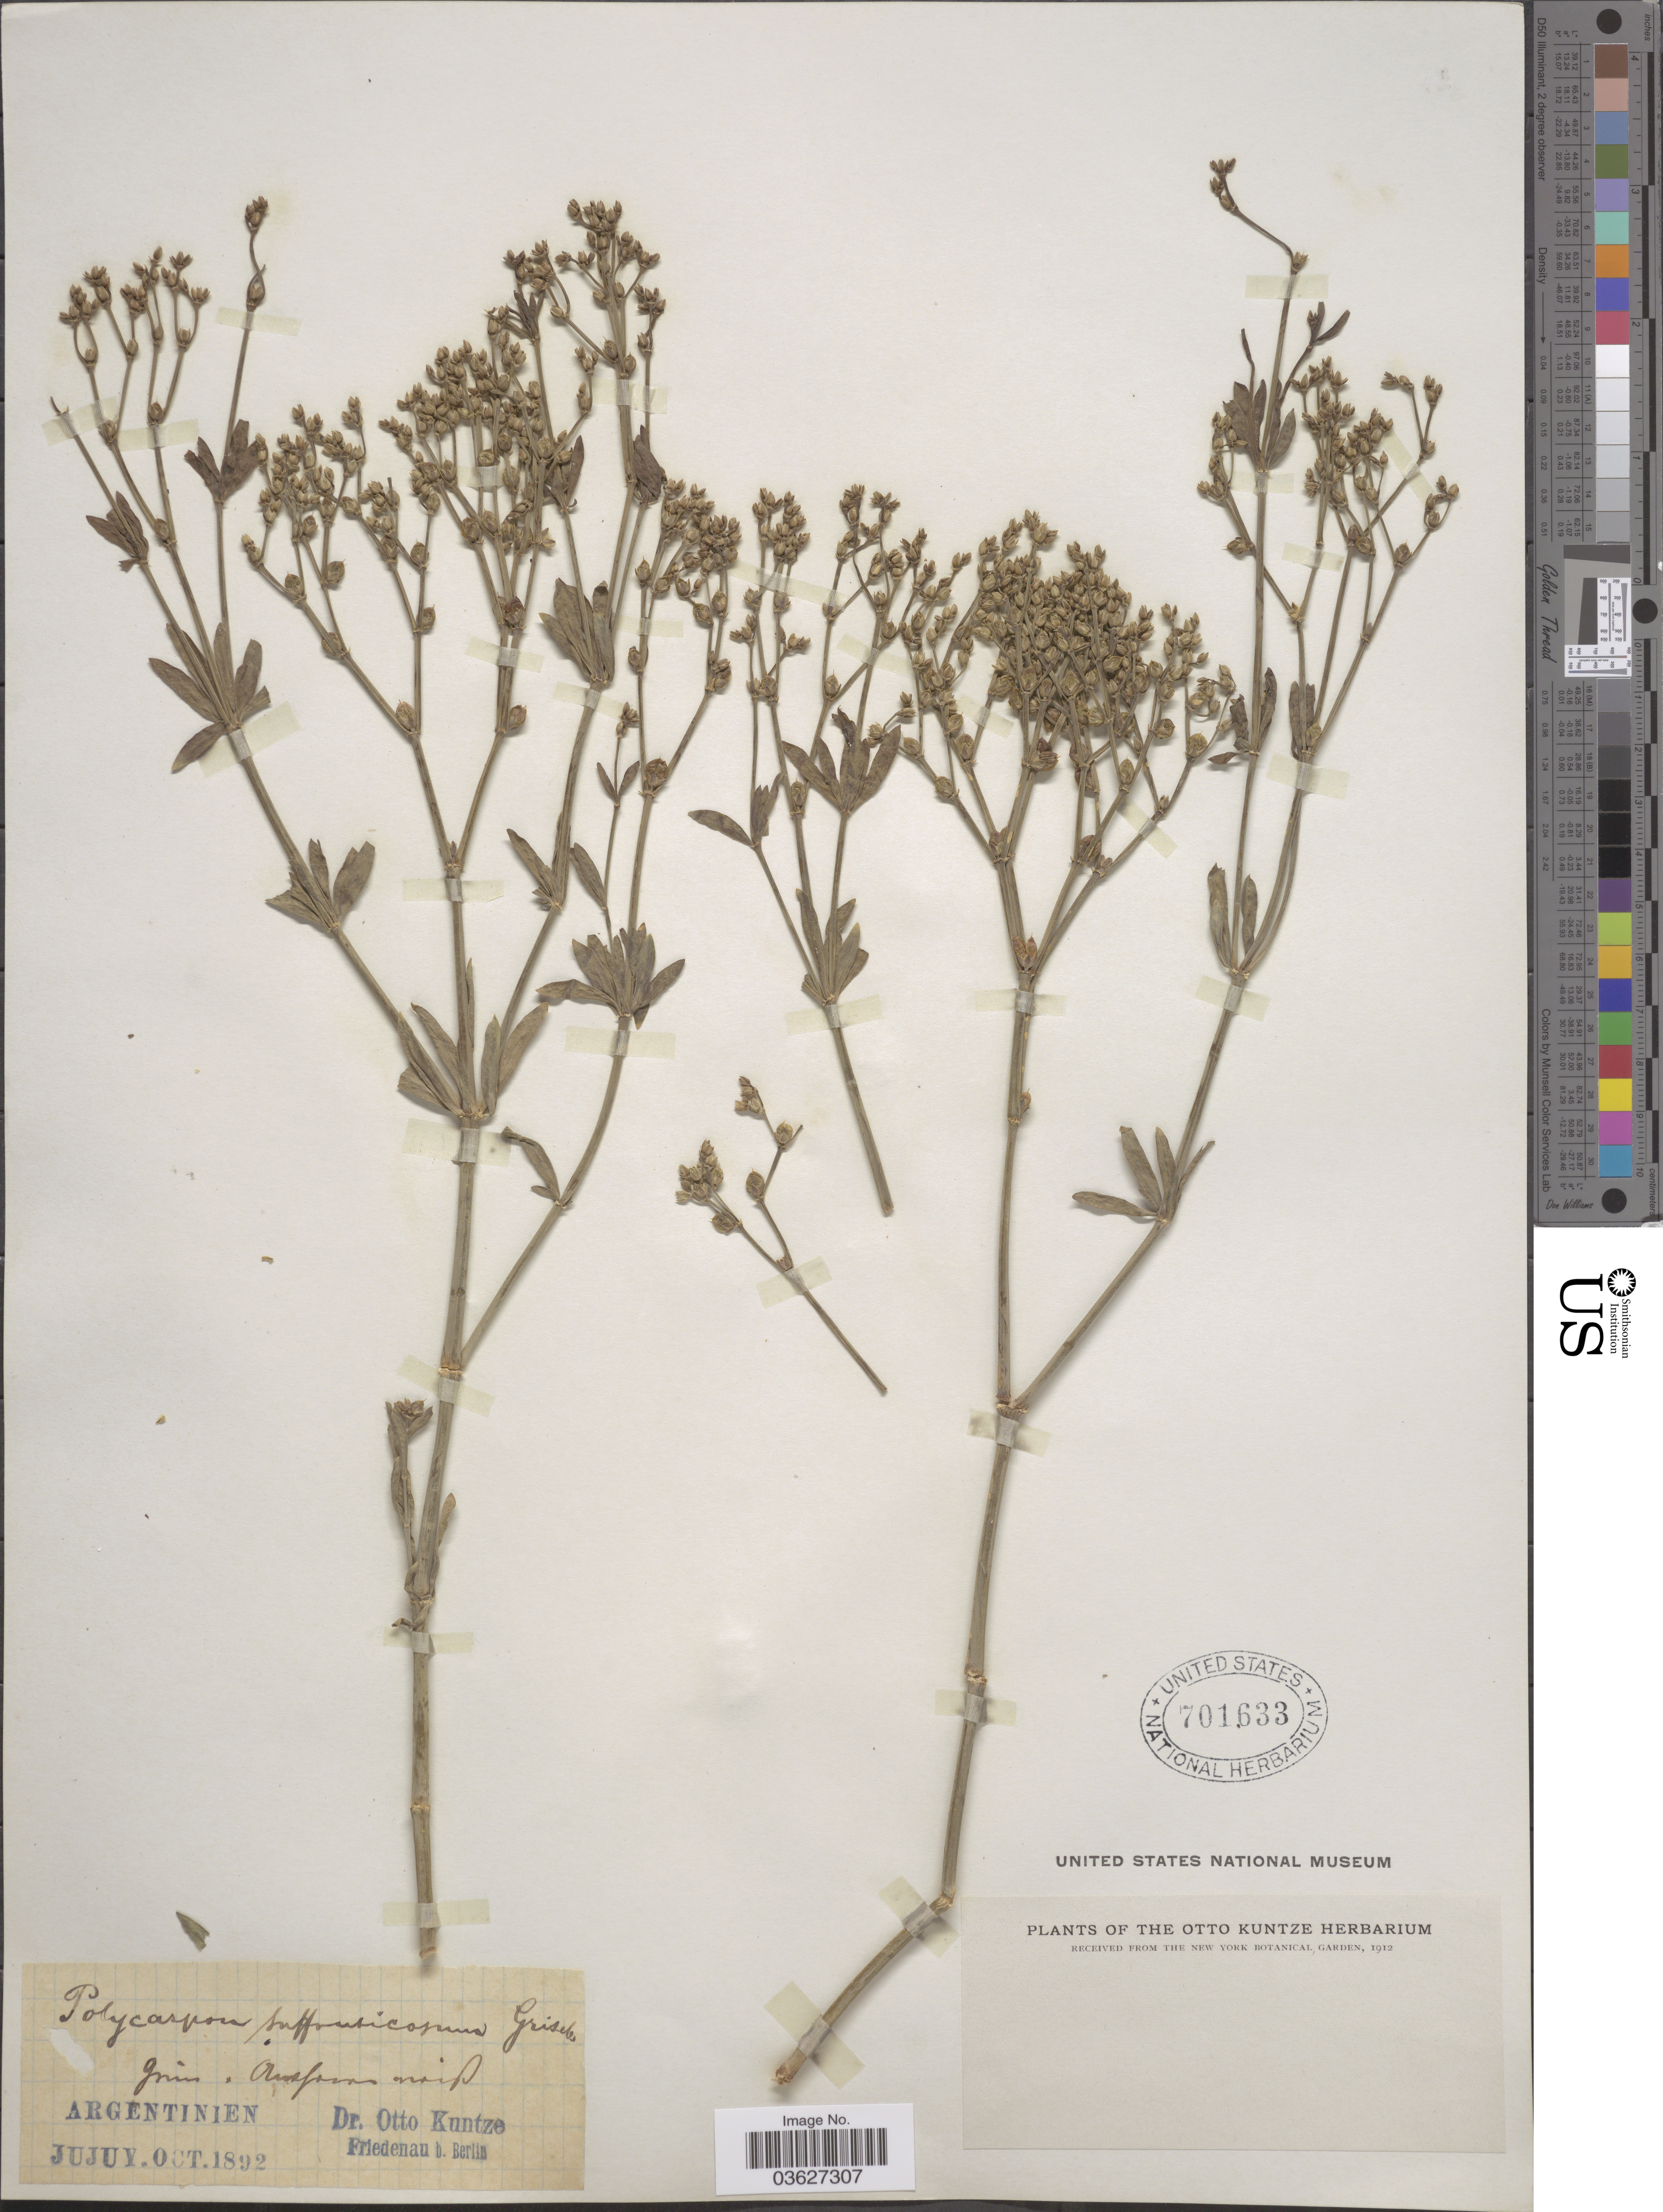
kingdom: Plantae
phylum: Tracheophyta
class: Magnoliopsida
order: Caryophyllales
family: Caryophyllaceae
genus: Augustea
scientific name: Augustea suffruticosa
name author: (Griseb.) Iamonico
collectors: C.E.O. Kuntze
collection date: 1892-10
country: Argentina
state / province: Jujuy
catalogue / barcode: US 701633